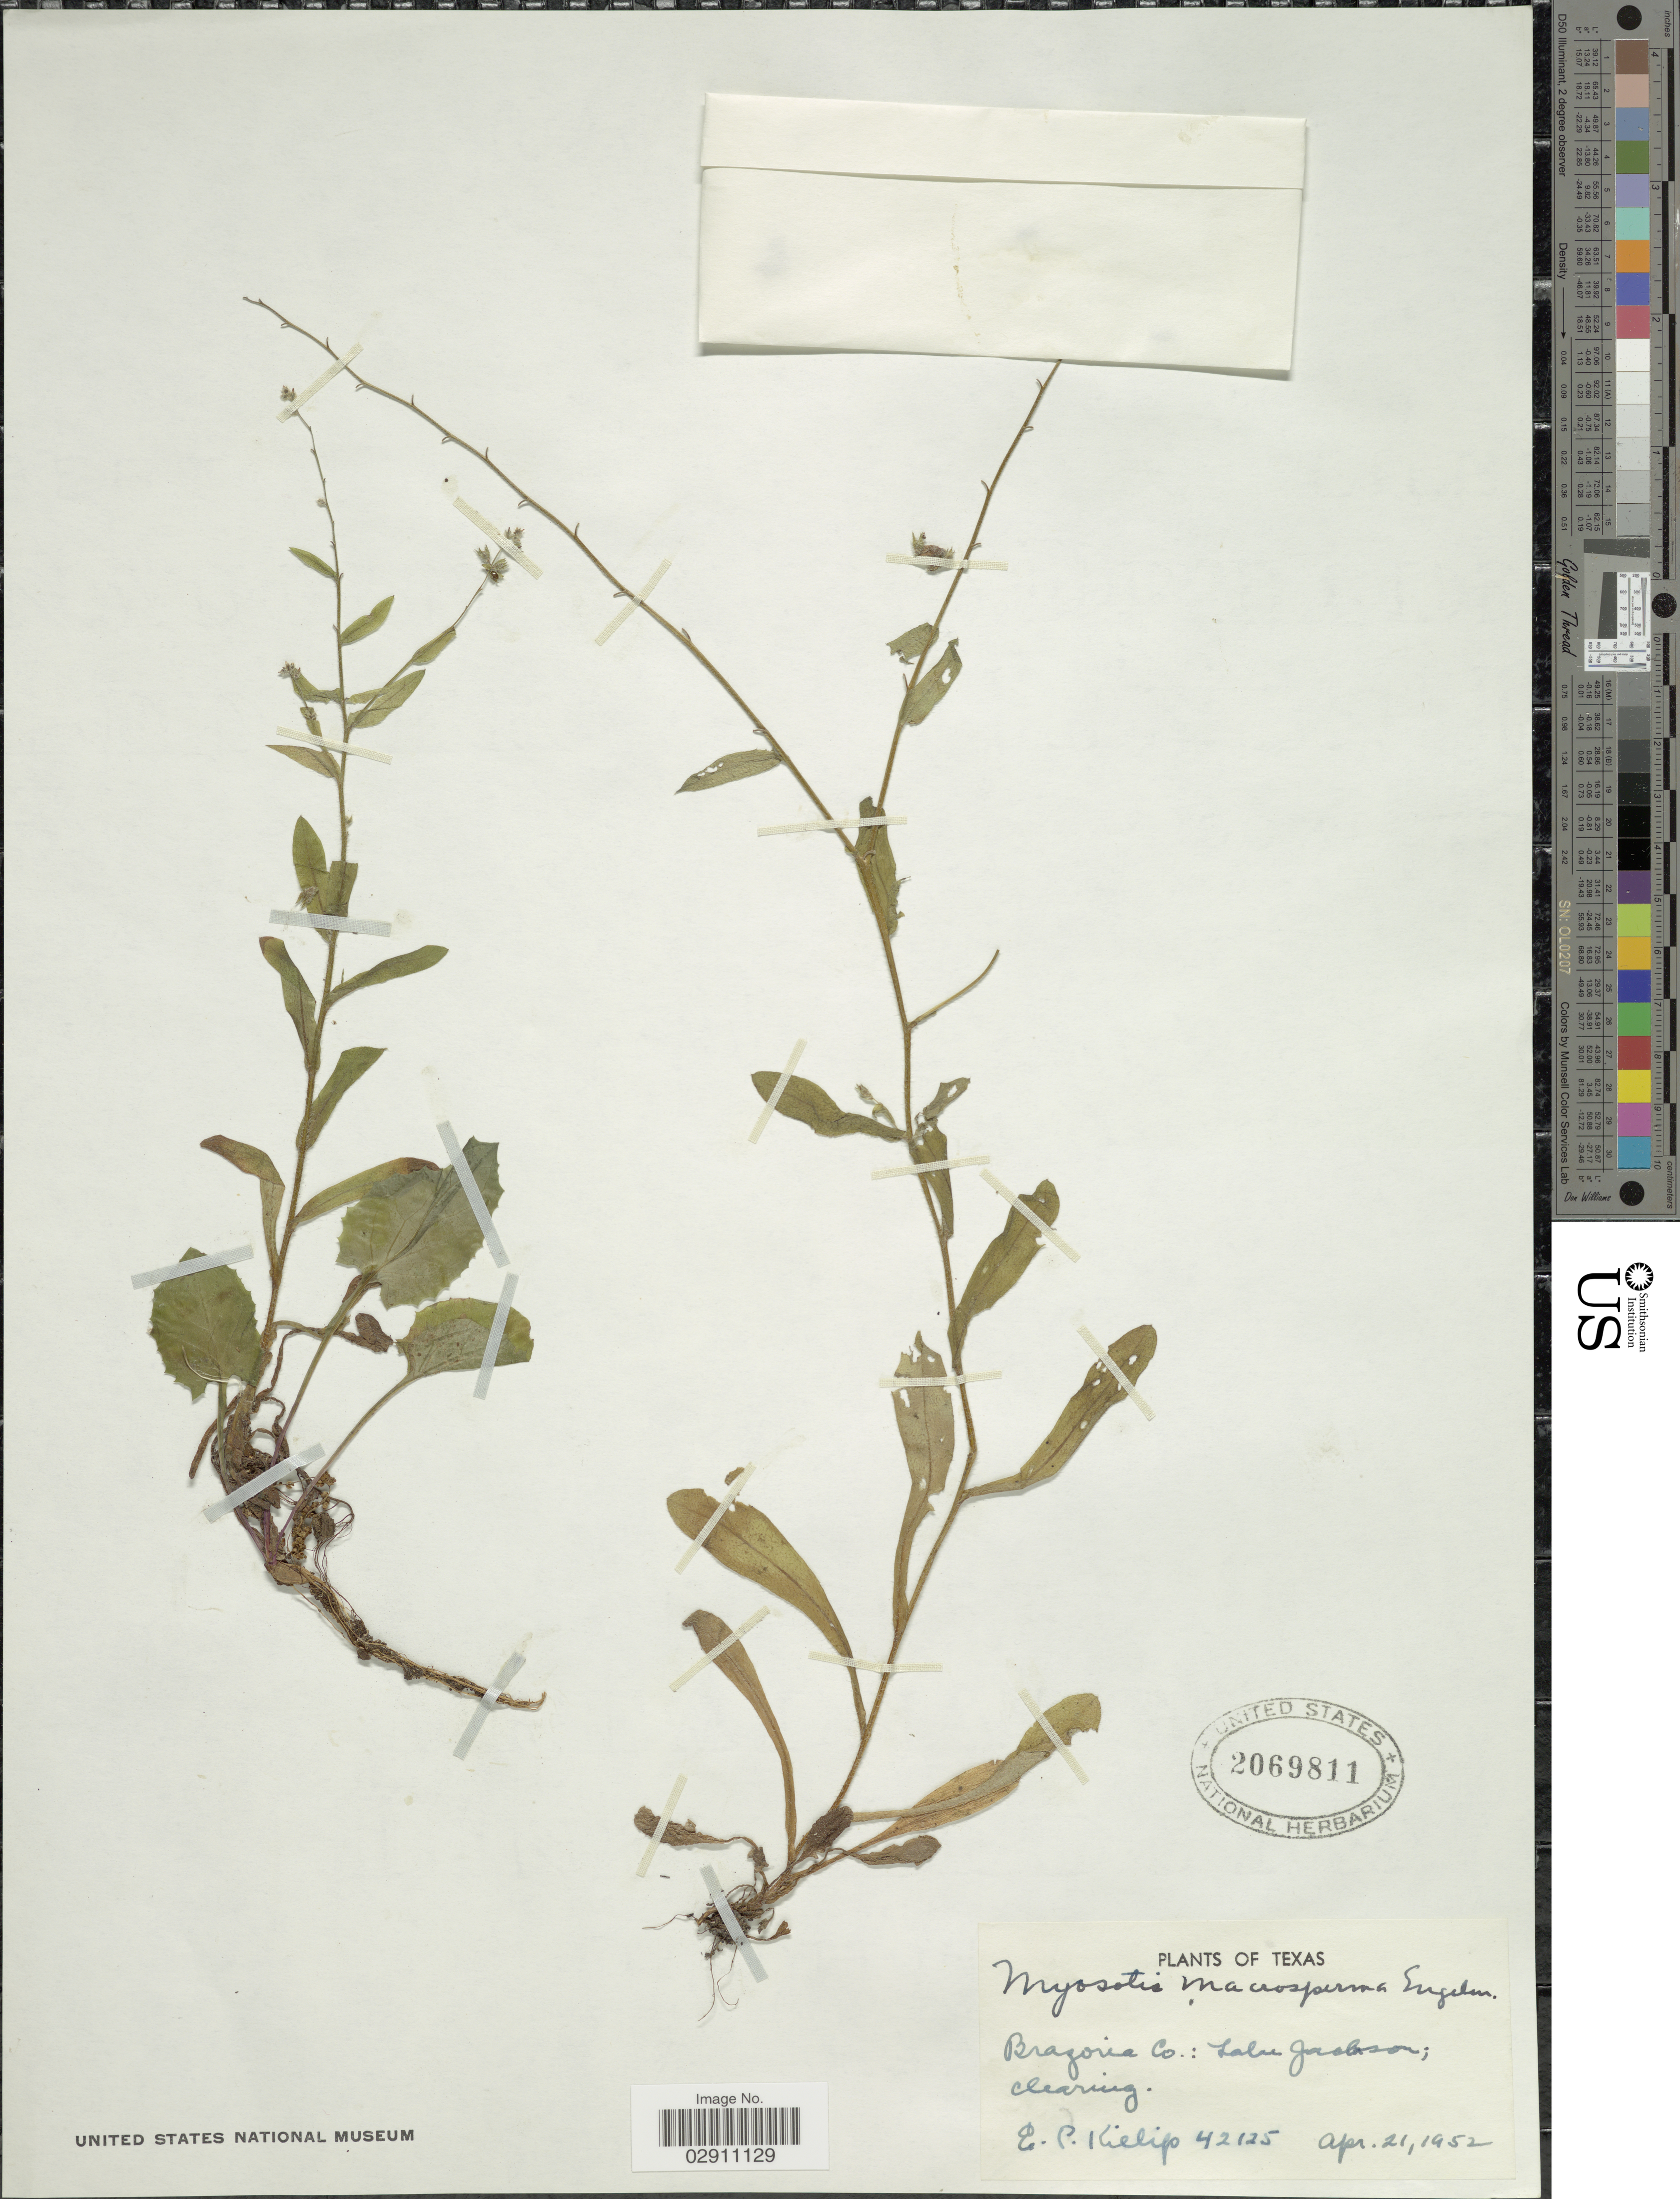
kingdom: Plantae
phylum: Tracheophyta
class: Magnoliopsida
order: Boraginales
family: Boraginaceae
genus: Myosotis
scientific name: Myosotis macrosperma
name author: Engelm.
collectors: E. P. Killip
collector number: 42125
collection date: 1952-04-21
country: United States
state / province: Texas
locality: Brazoica Co., Lake Jackson, clearing.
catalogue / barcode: US 2069811